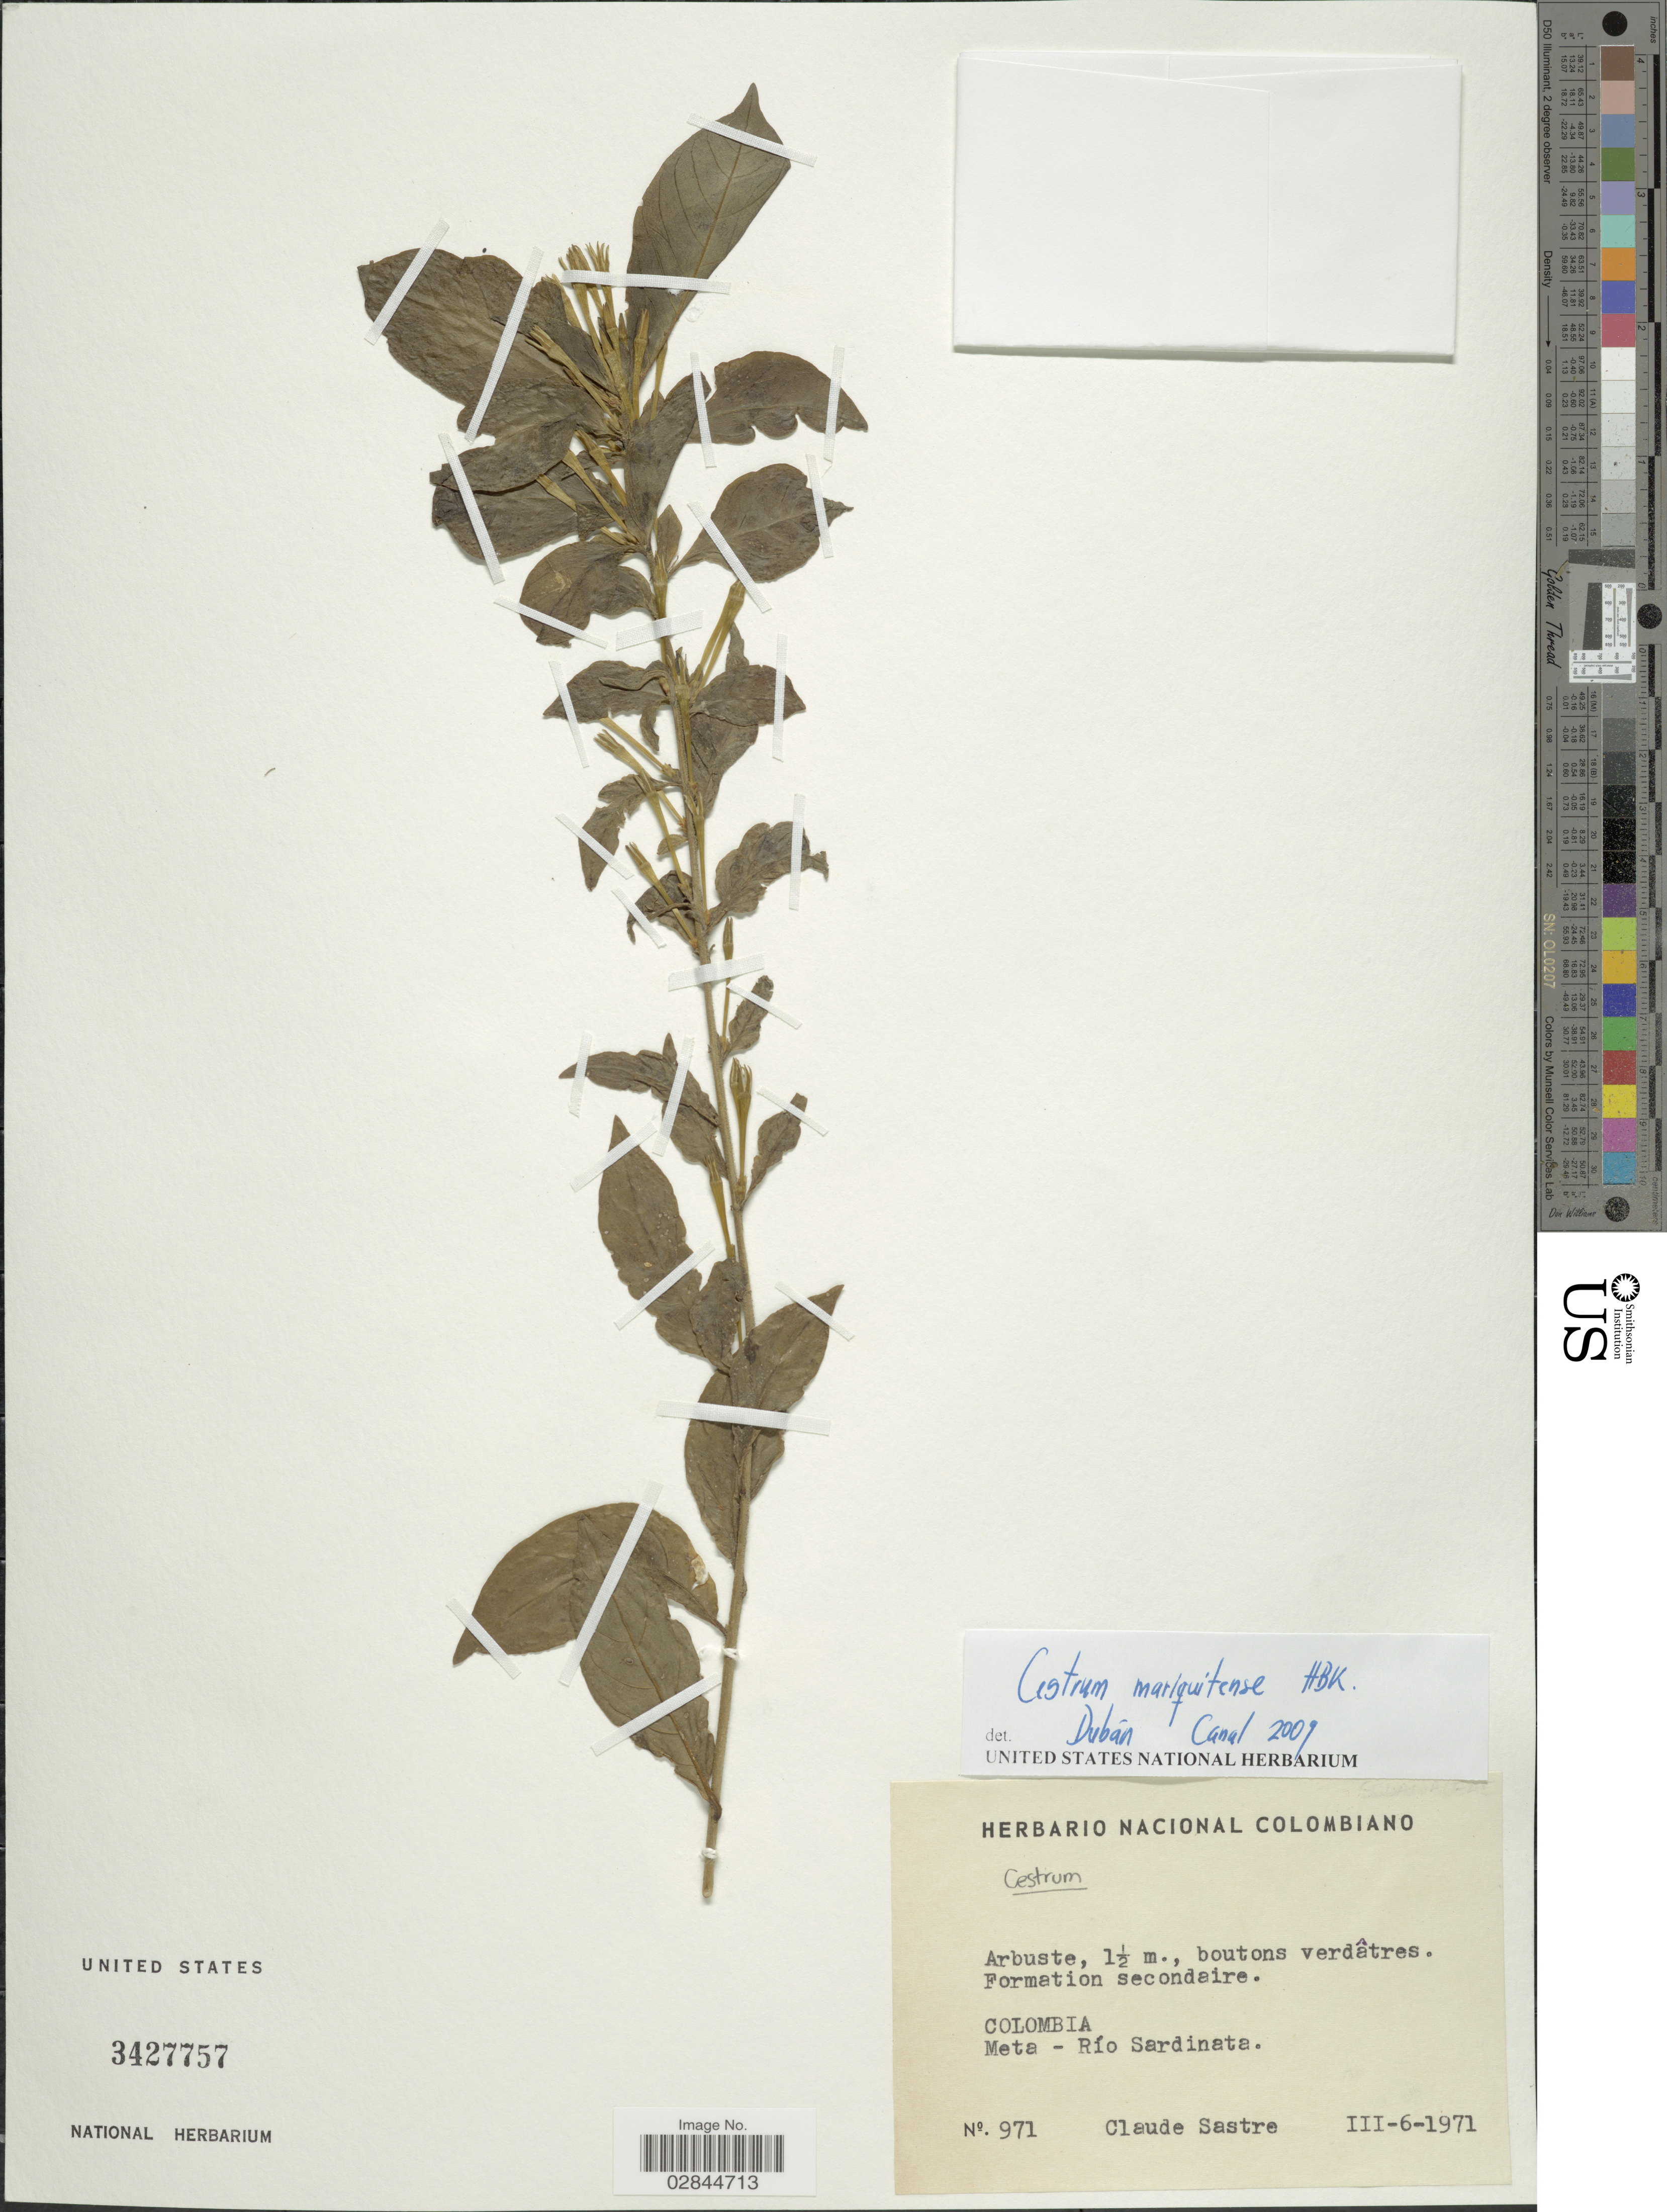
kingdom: Plantae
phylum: Tracheophyta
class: Magnoliopsida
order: Solanales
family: Solanaceae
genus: Cestrum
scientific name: Cestrum mariquitense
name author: Kunth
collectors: C. H. L. Sastre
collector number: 971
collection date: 1971-03-06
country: Colombia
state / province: Meta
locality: Río Sardinata.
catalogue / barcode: US 3427757